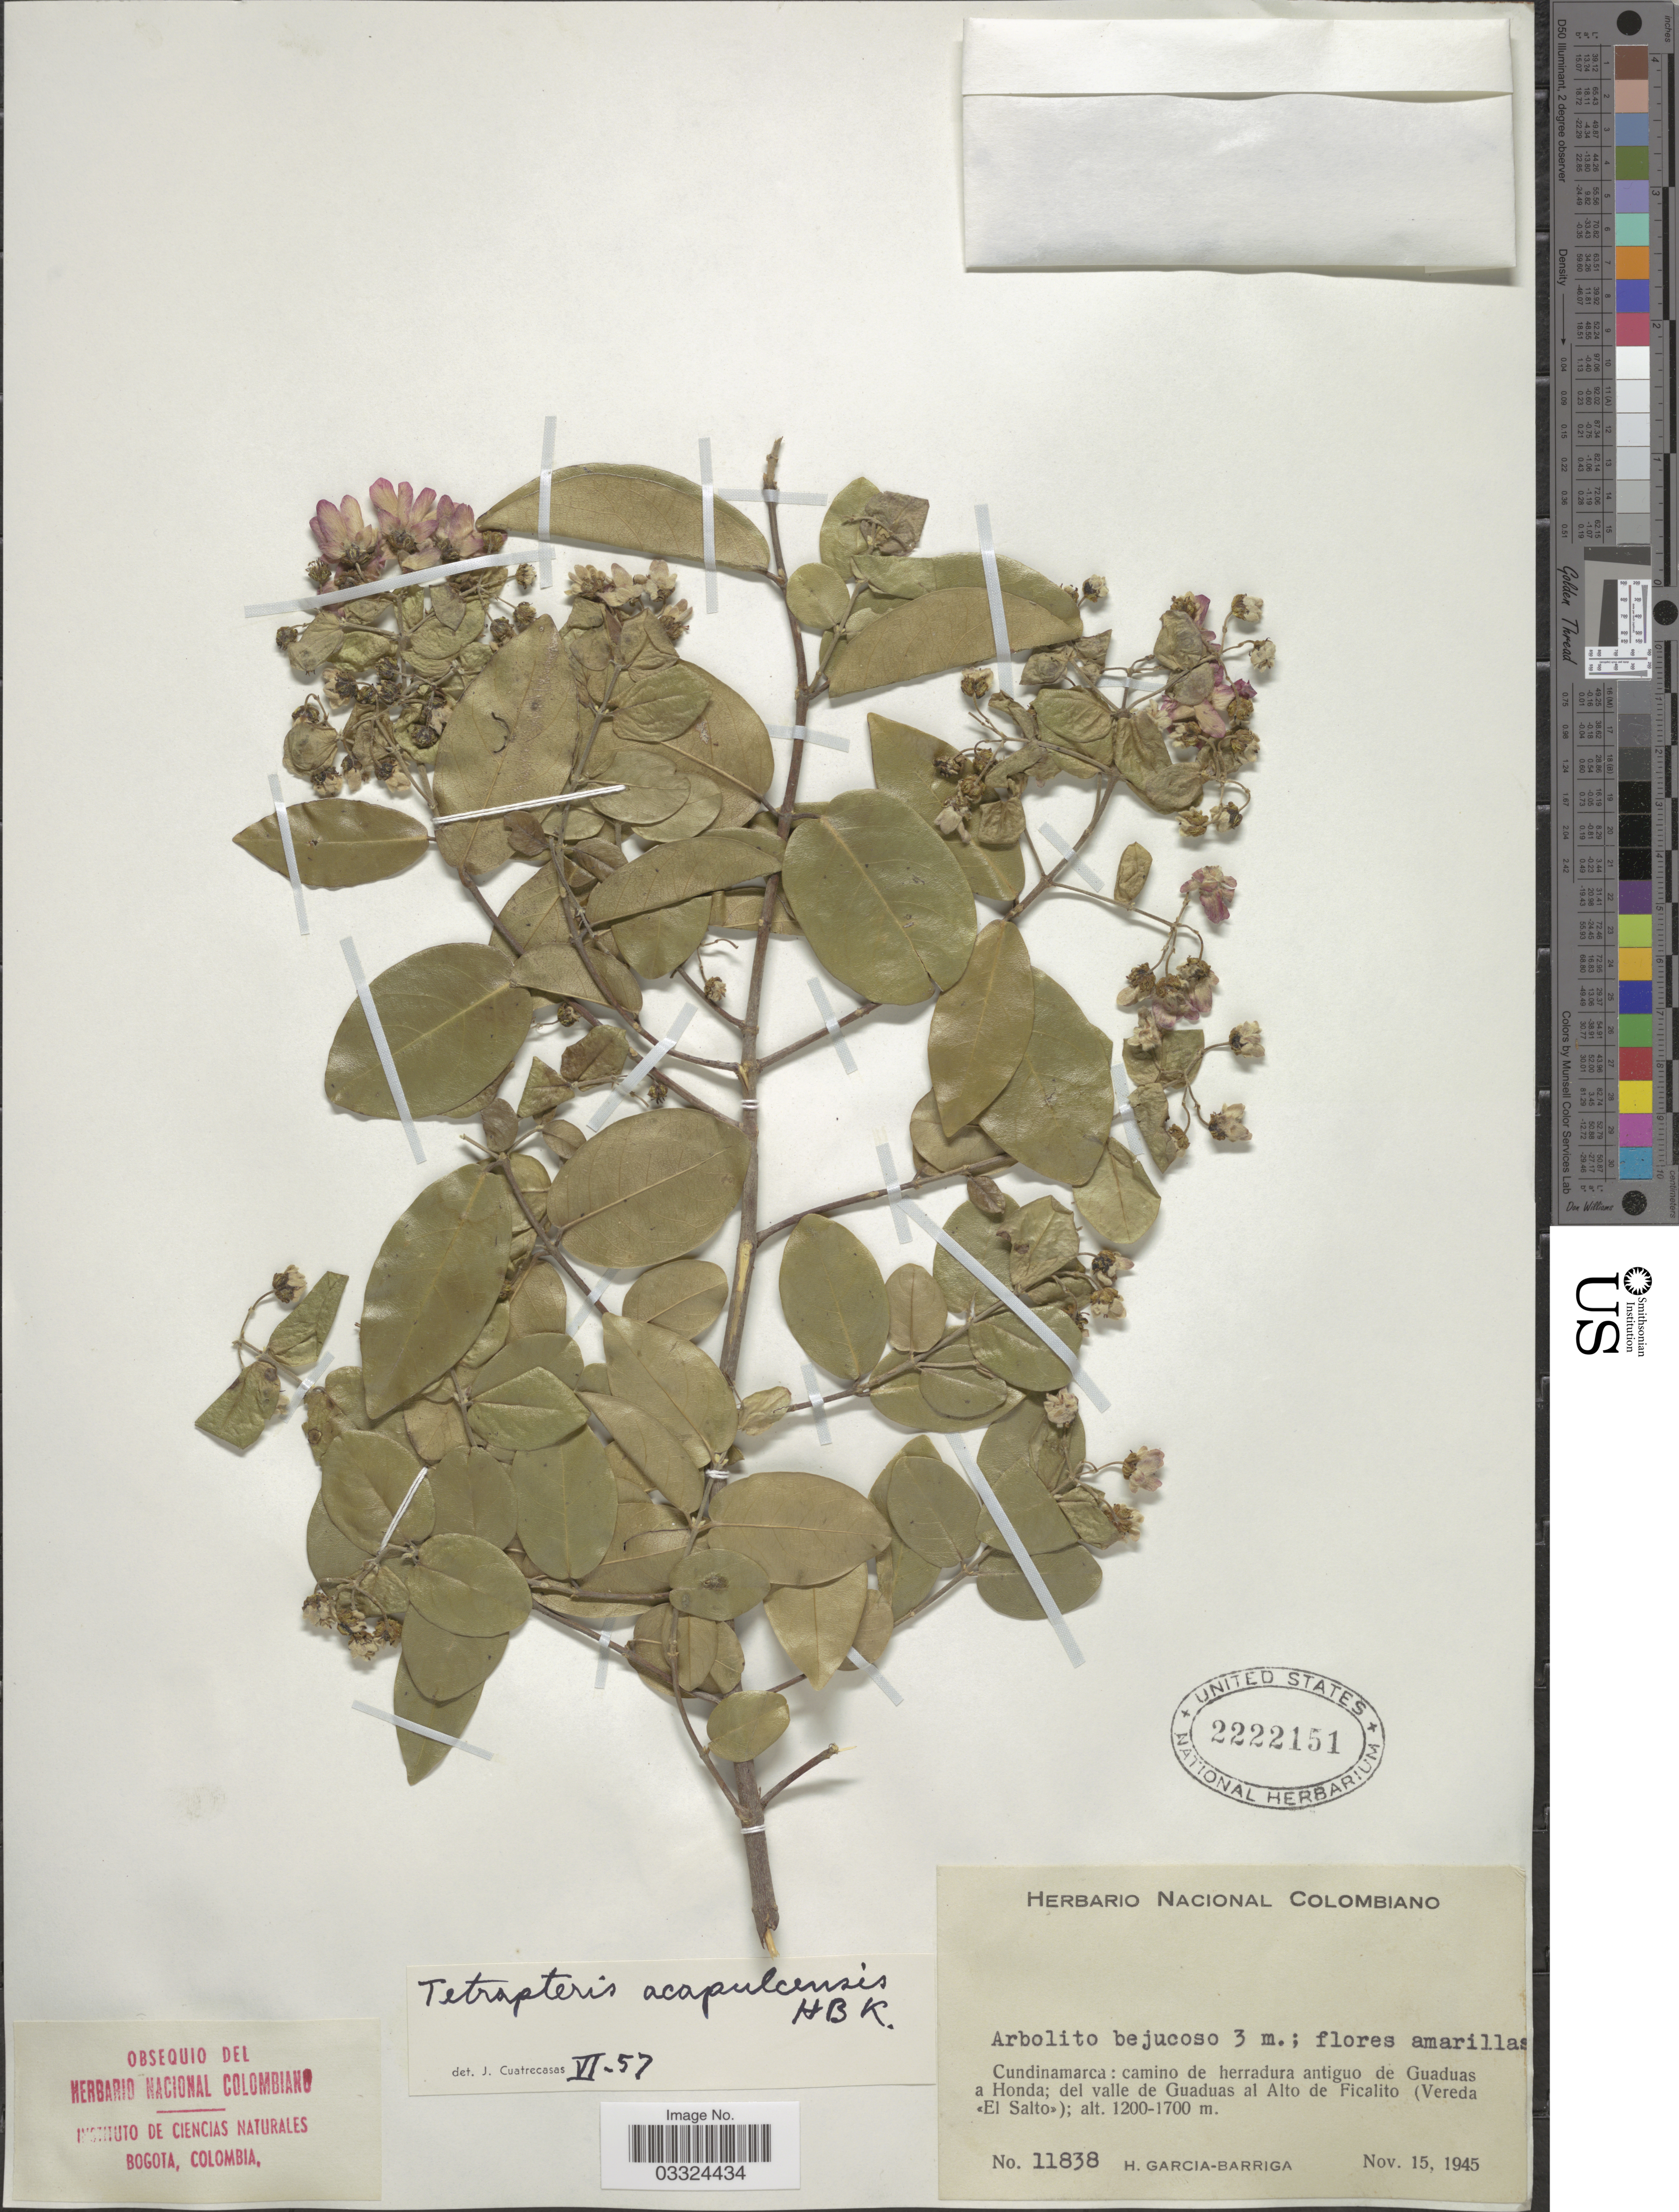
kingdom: Plantae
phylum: Tracheophyta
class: Magnoliopsida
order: Malpighiales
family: Malpighiaceae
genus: Tetrapterys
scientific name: Tetrapterys acapulcensis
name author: Kunth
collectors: H. García Barriga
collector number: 11838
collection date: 1945-11-15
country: Colombia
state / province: Cundinamarca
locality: Camino de herradura antiguo de Guaduas a Honda; del valle de Guaduas al Alto de Ficalito (Vereda El Salto).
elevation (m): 1200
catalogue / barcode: US 2222151